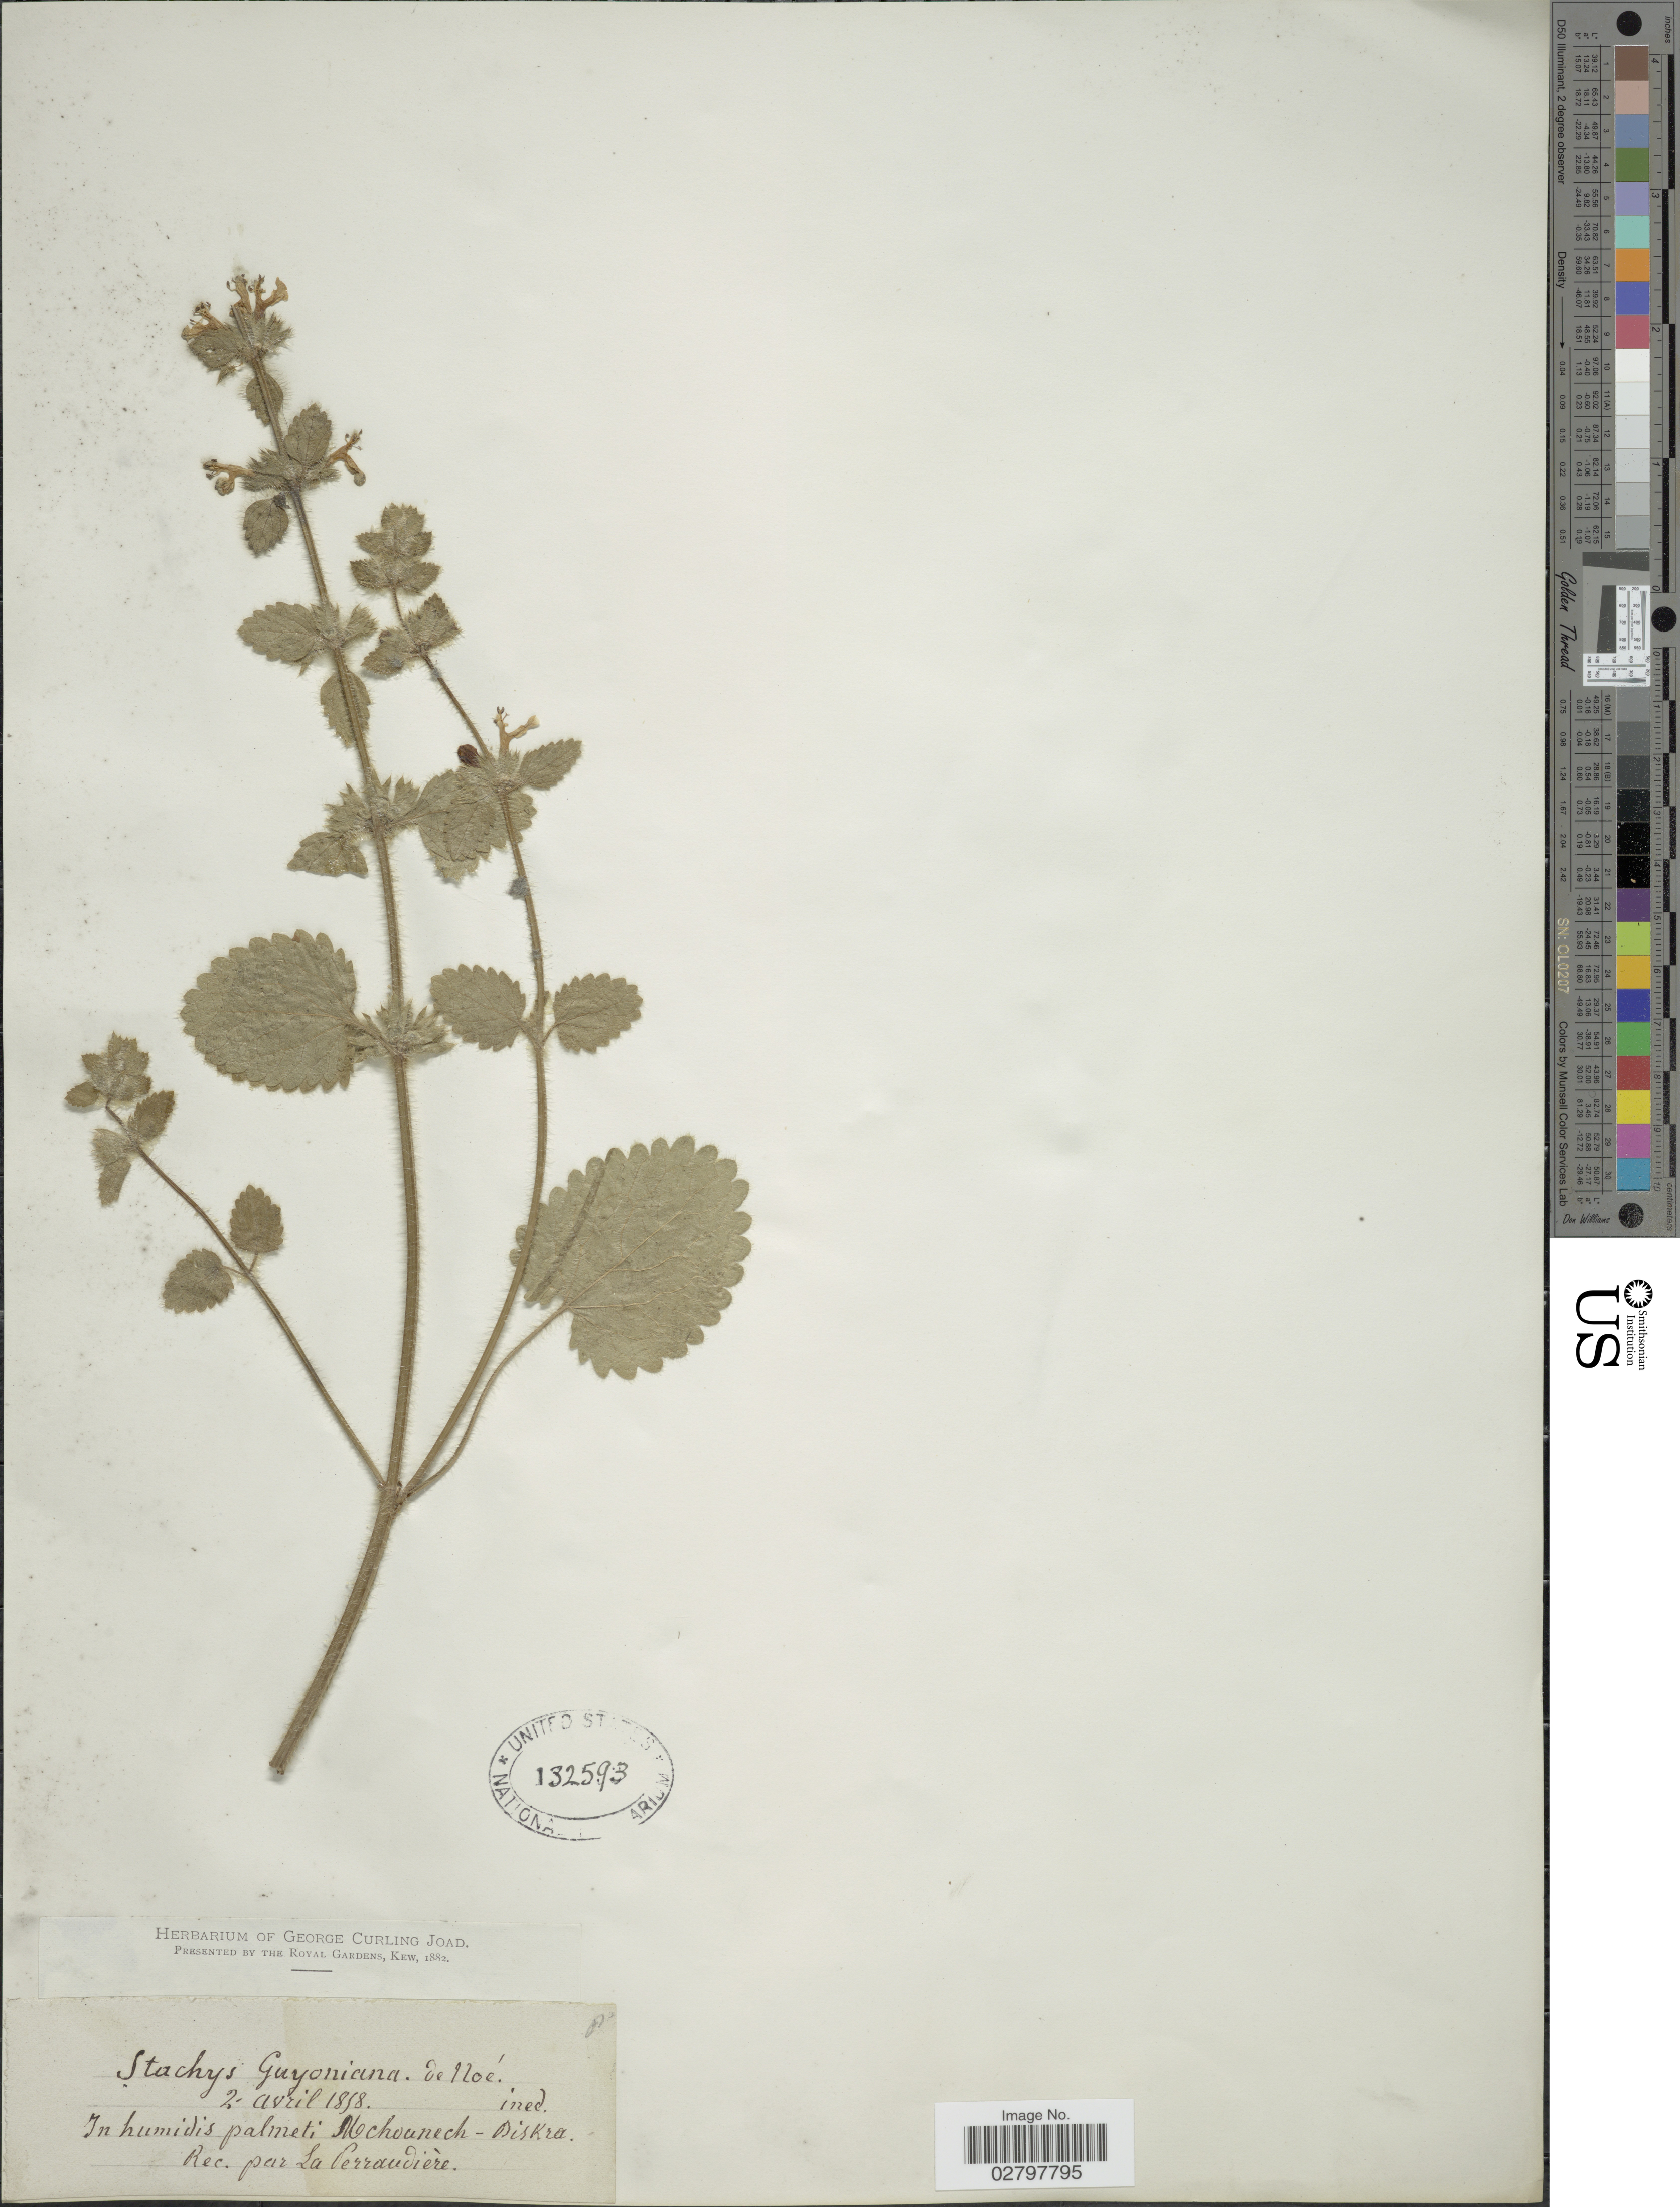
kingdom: Plantae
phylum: Tracheophyta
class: Magnoliopsida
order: Lamiales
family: Lamiaceae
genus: Stachys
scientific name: Stachys guyoniana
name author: Noë ex Batt.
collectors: H. de la Perraudière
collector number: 8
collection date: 1858-04-02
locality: In humidis palmeti Mchoanech - Biskra. [interpreted]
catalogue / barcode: US 132593